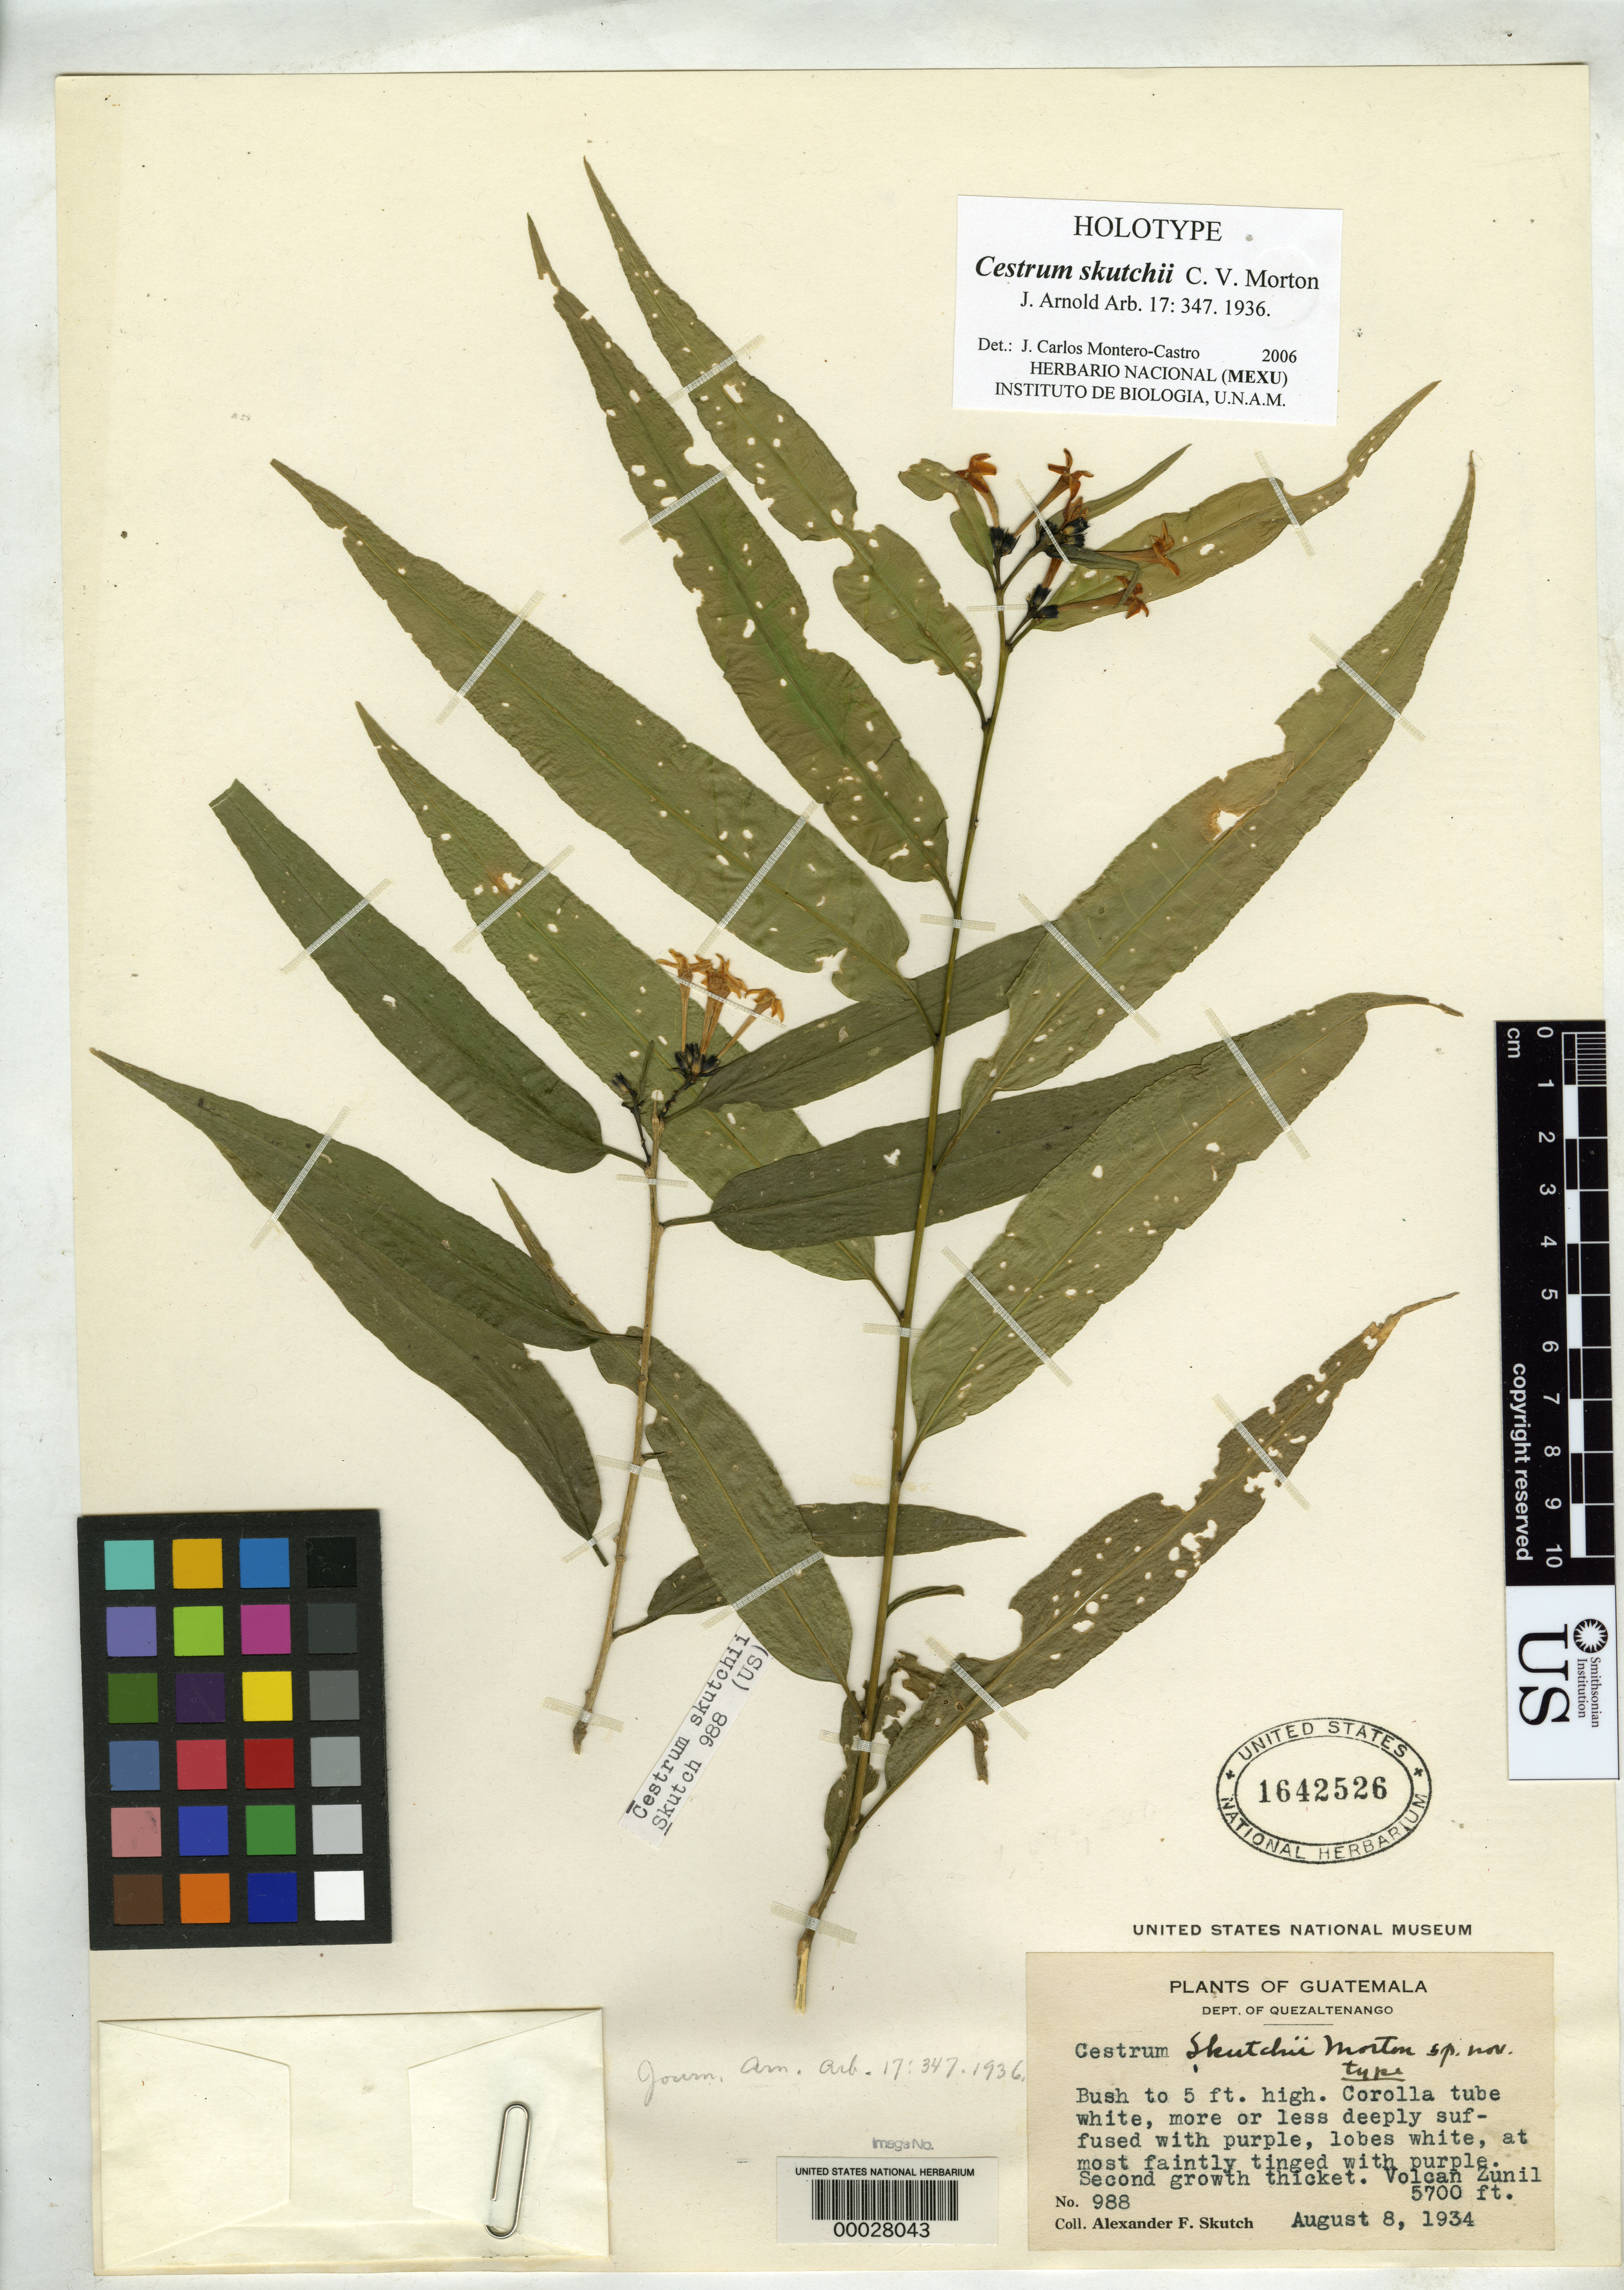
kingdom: Plantae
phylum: Tracheophyta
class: Magnoliopsida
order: Solanales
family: Solanaceae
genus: Cestrum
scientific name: Cestrum skutchii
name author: C.V. Morton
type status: Holotype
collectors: A. F. Skutch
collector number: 988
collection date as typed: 08 Aug 1934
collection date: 1934-08-08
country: Guatemala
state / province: Quetzaltenango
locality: Volcan Zunil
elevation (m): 1737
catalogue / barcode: US 1642526